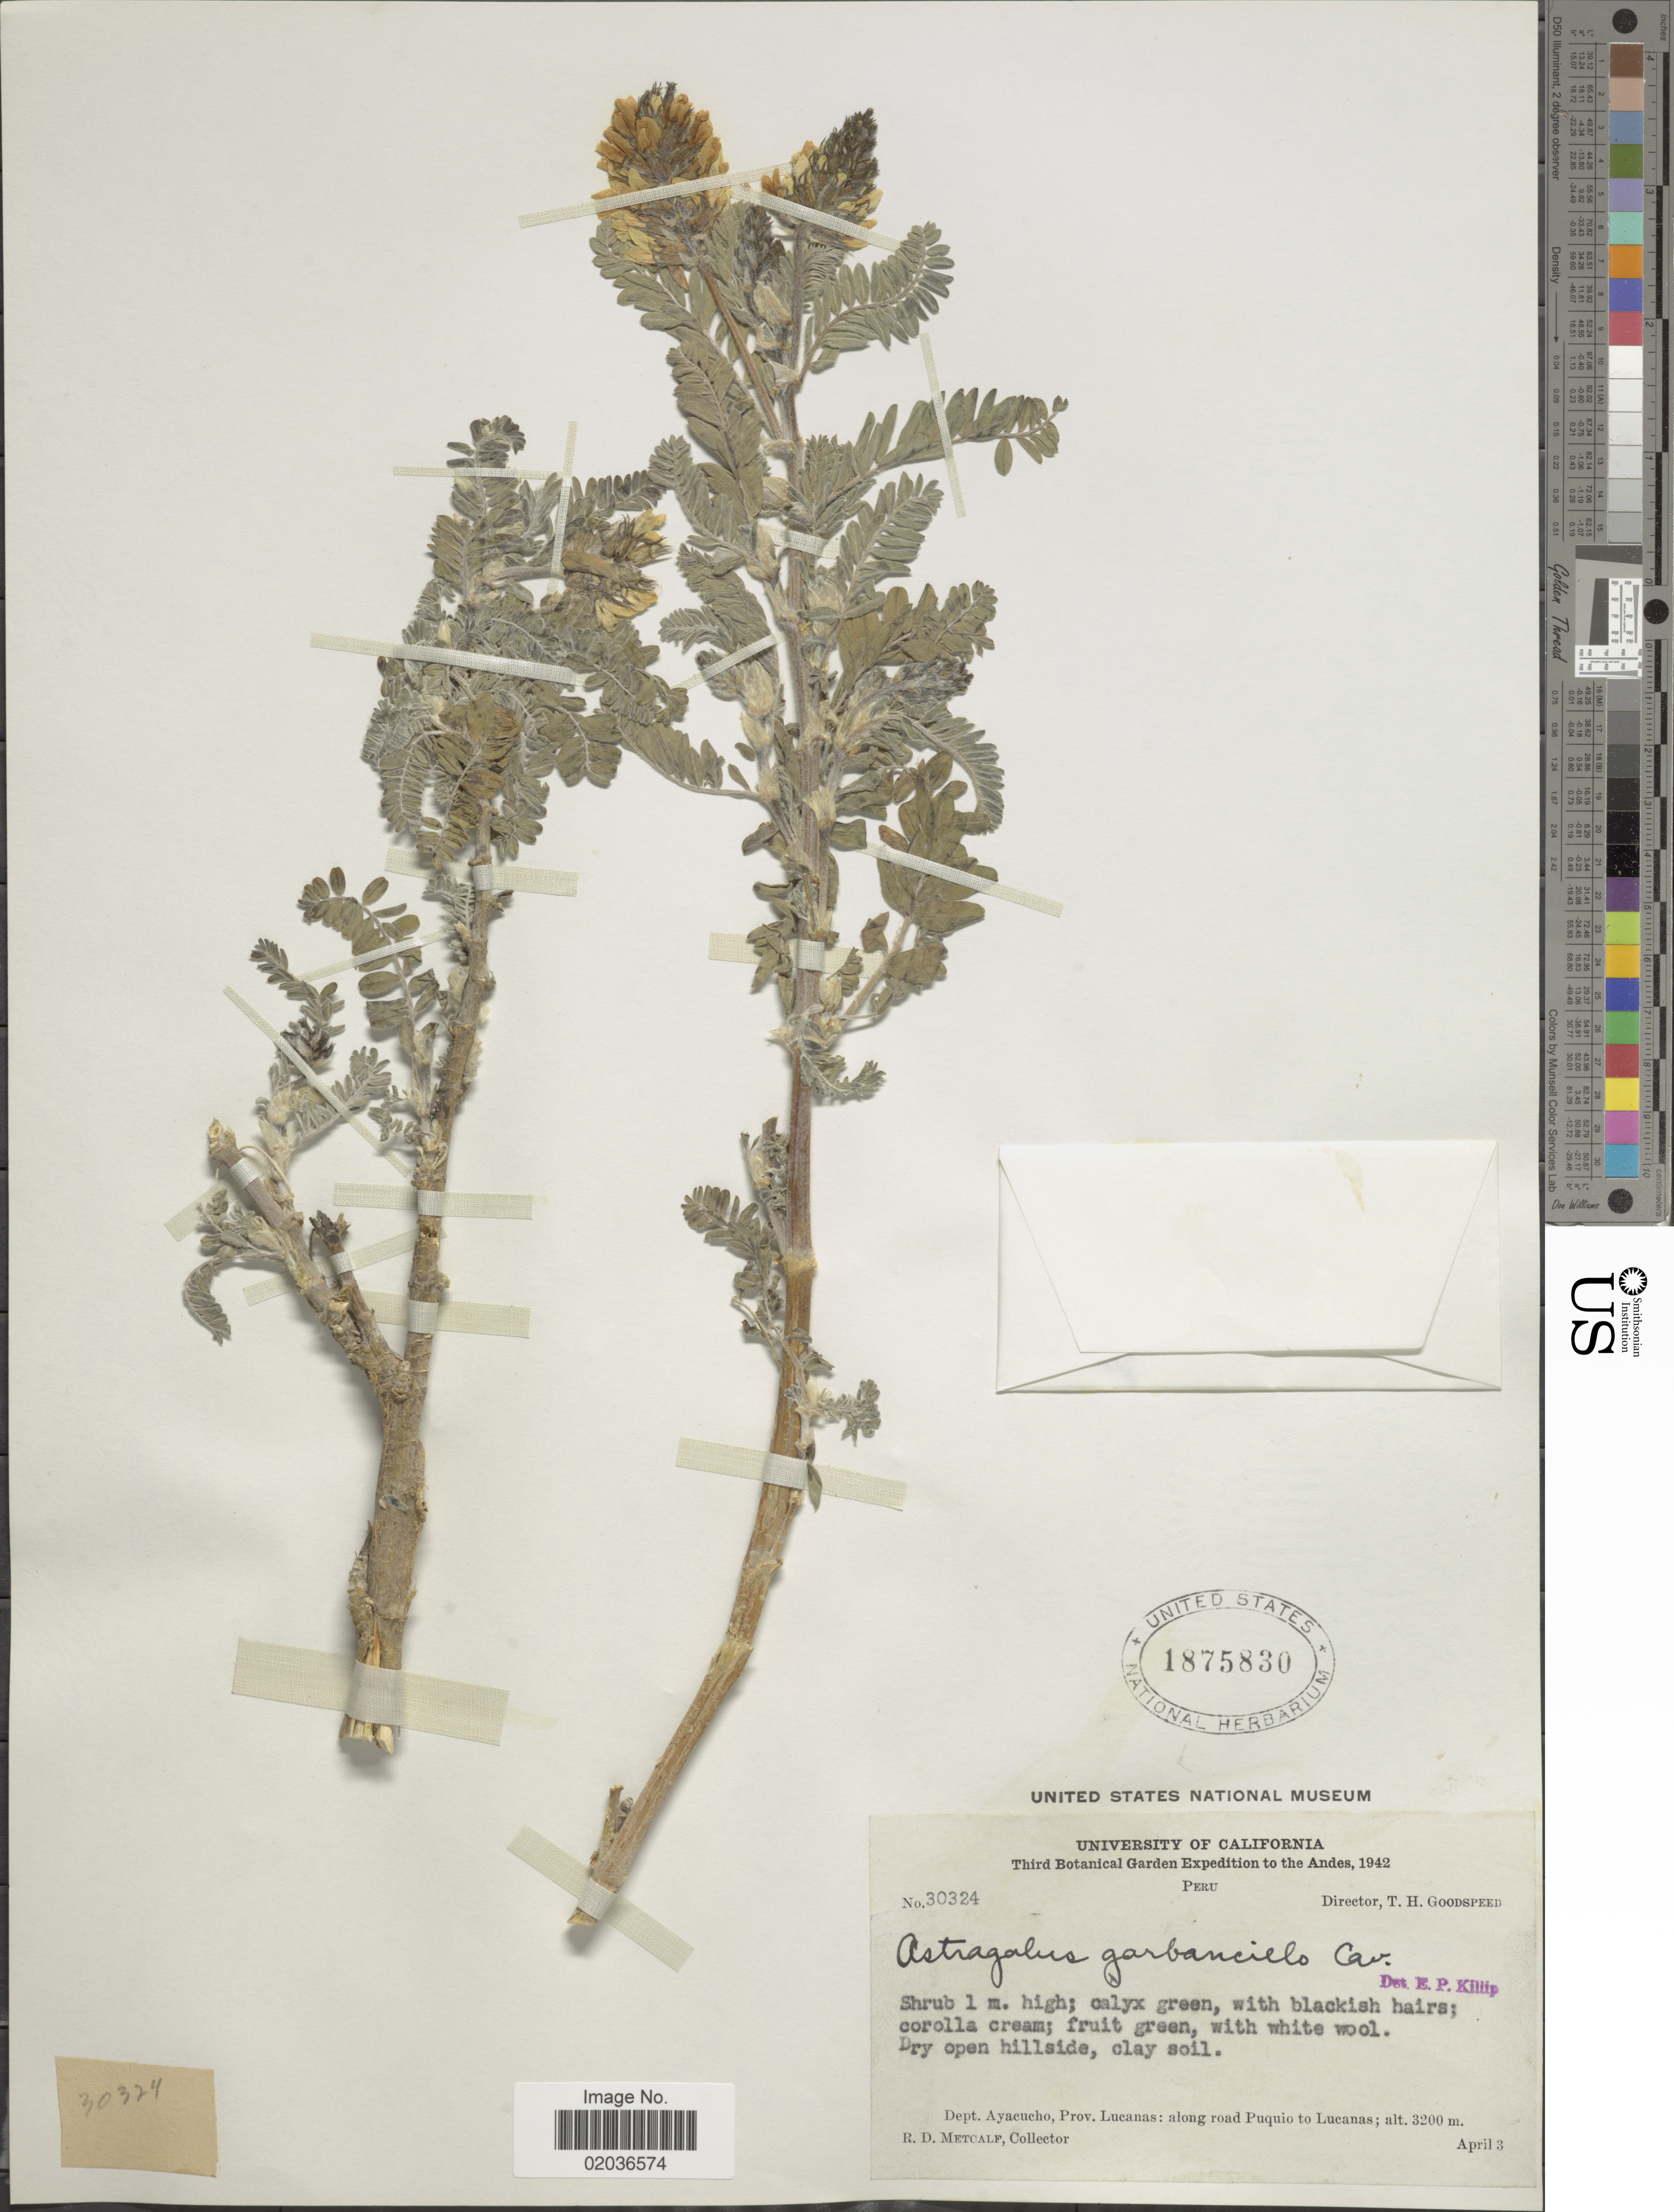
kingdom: Plantae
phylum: Tracheophyta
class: Magnoliopsida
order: Fabales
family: Fabaceae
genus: Astragalus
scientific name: Astragalus garbancillo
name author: Cav.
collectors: R. D. Metcalf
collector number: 30324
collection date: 1942-04-03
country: Peru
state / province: Ayacucho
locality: Dept. Ayacucho, Prov. Lucanas: along road Puquio to Lucanas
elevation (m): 3200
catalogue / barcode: US 1875830